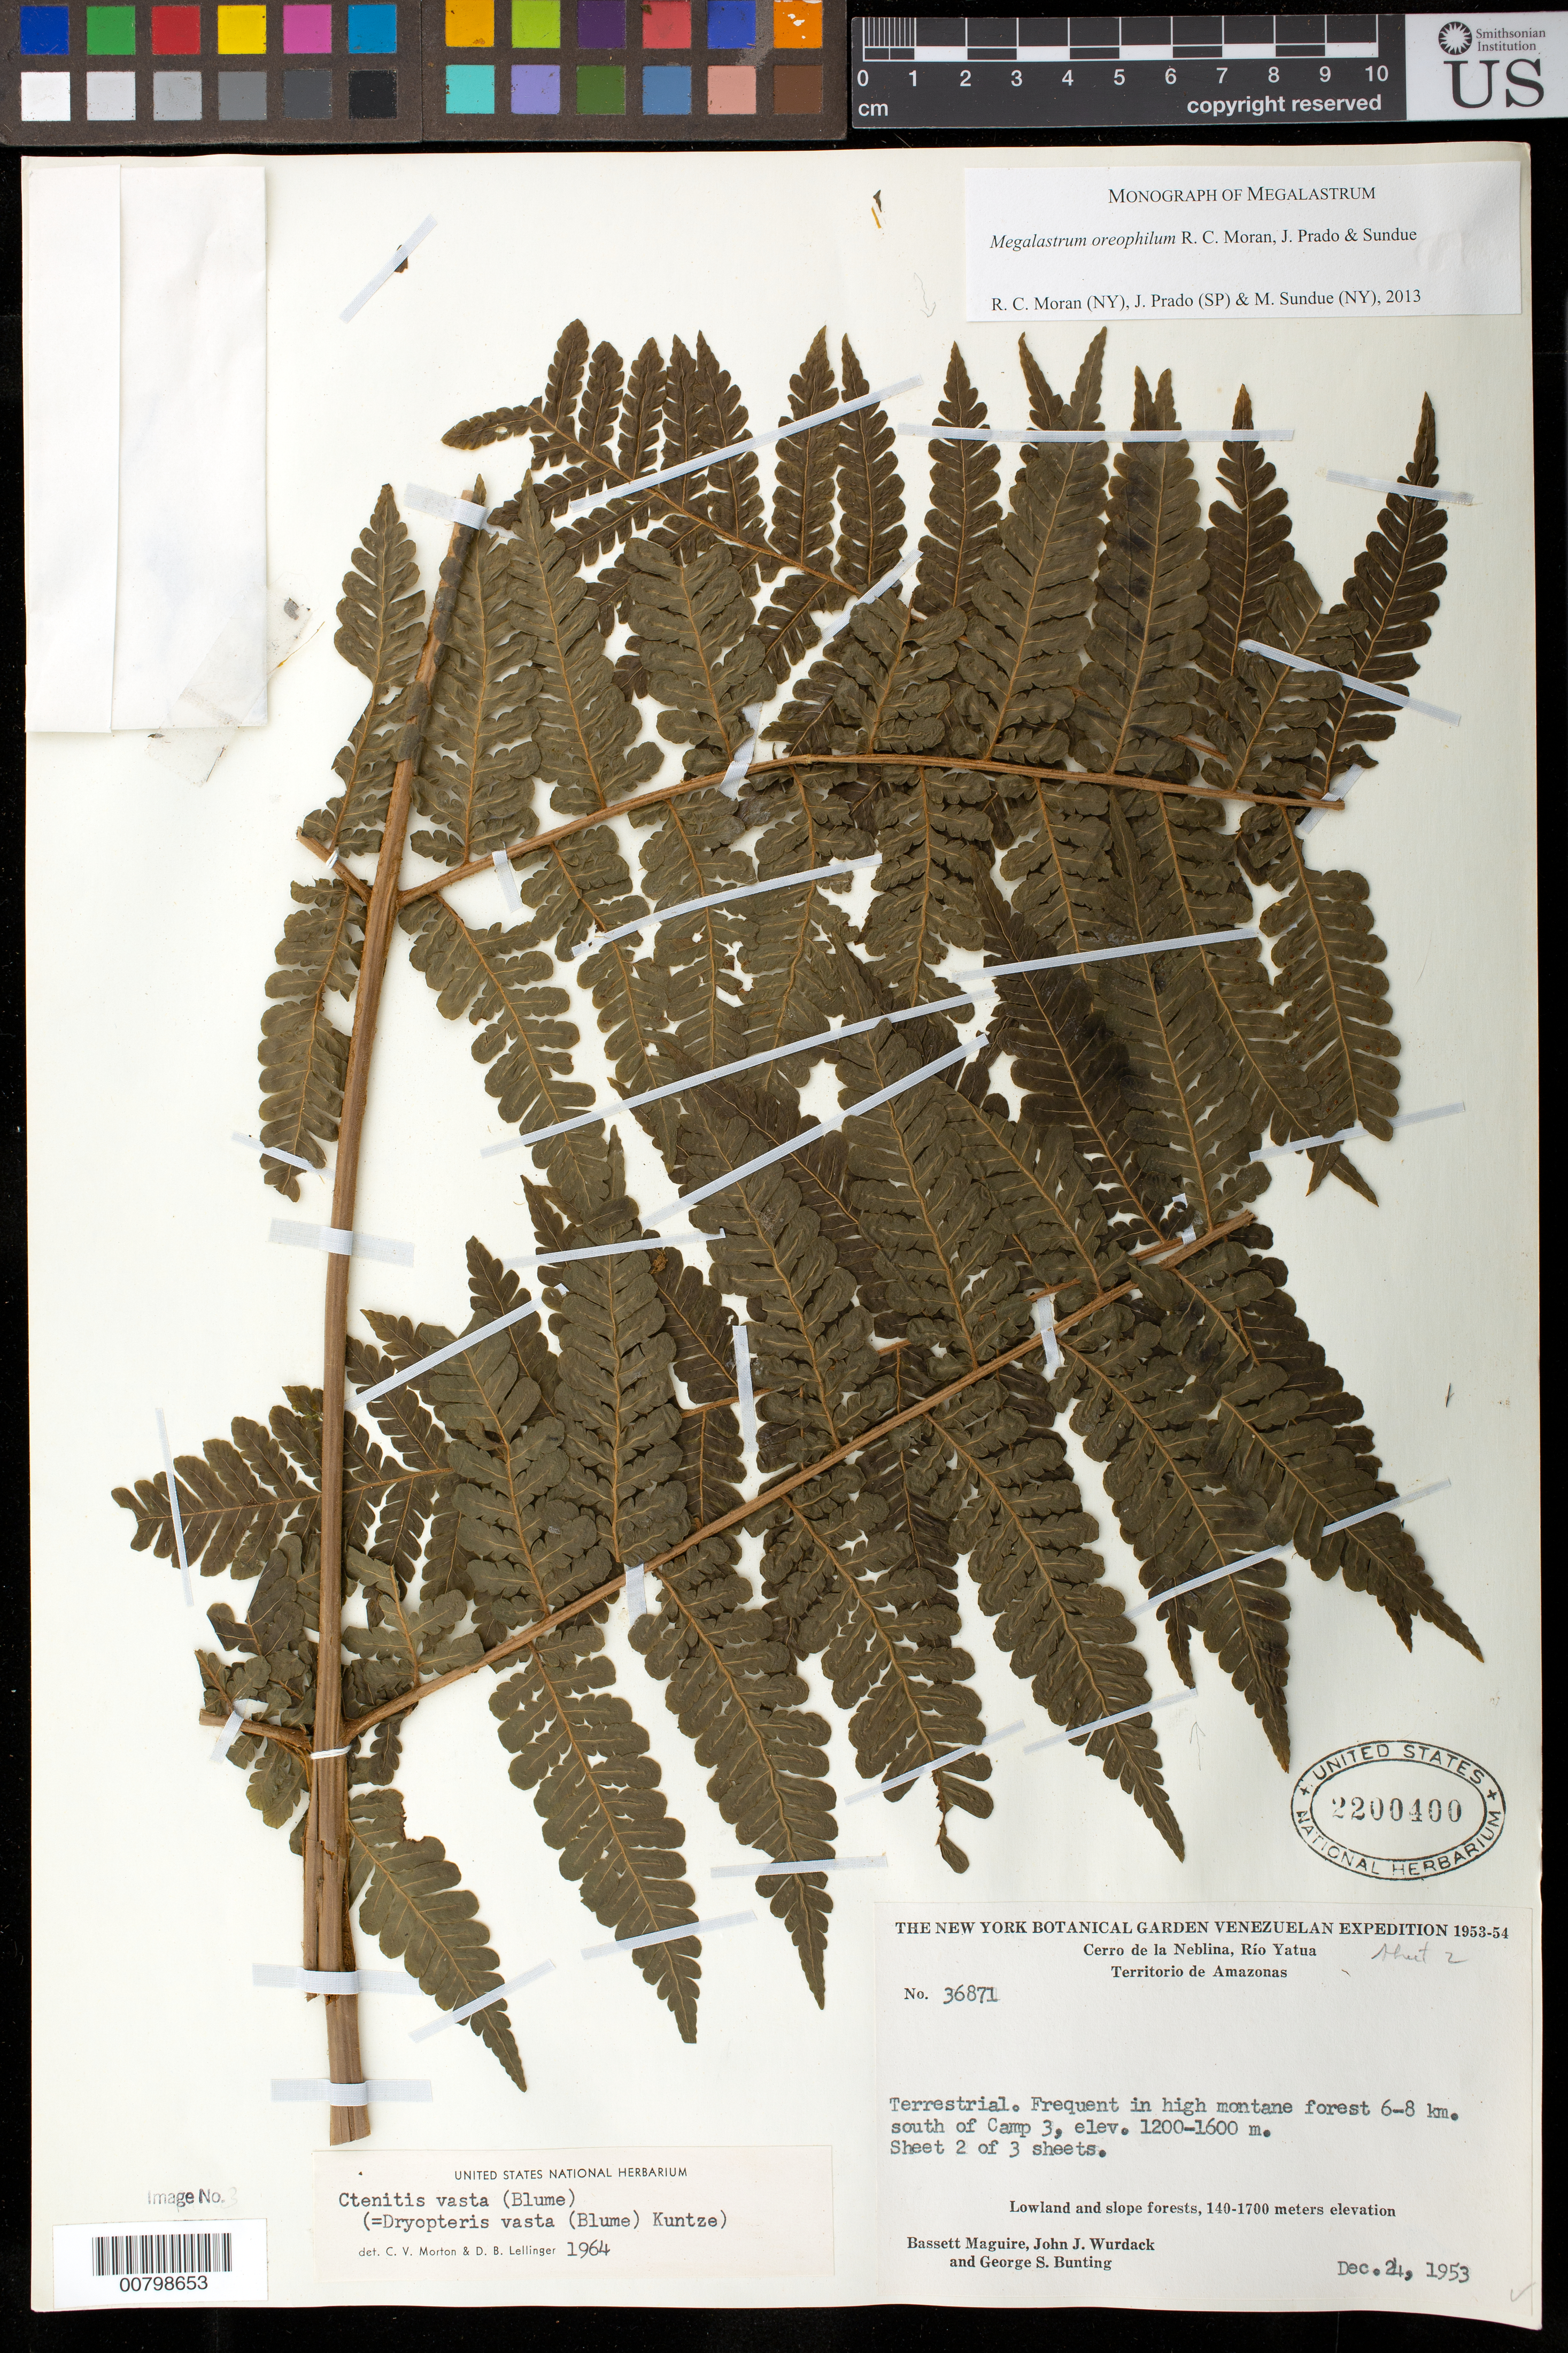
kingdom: Plantae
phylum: Tracheophyta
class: Polypodiopsida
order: Polypodiales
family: Dryopteridaceae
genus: Megalastrum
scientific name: Megalastrum oreophilum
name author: R.C. Moran et al.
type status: Isotype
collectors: B. Maguire, J. J. Wurdack & G. S. Bunting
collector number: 36871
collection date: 1953-12-24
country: Venezuela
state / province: Amazonas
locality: Cerro de la Neblina, Río Yatua. 6-8 km S of Camp 3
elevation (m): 1200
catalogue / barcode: US 2200400